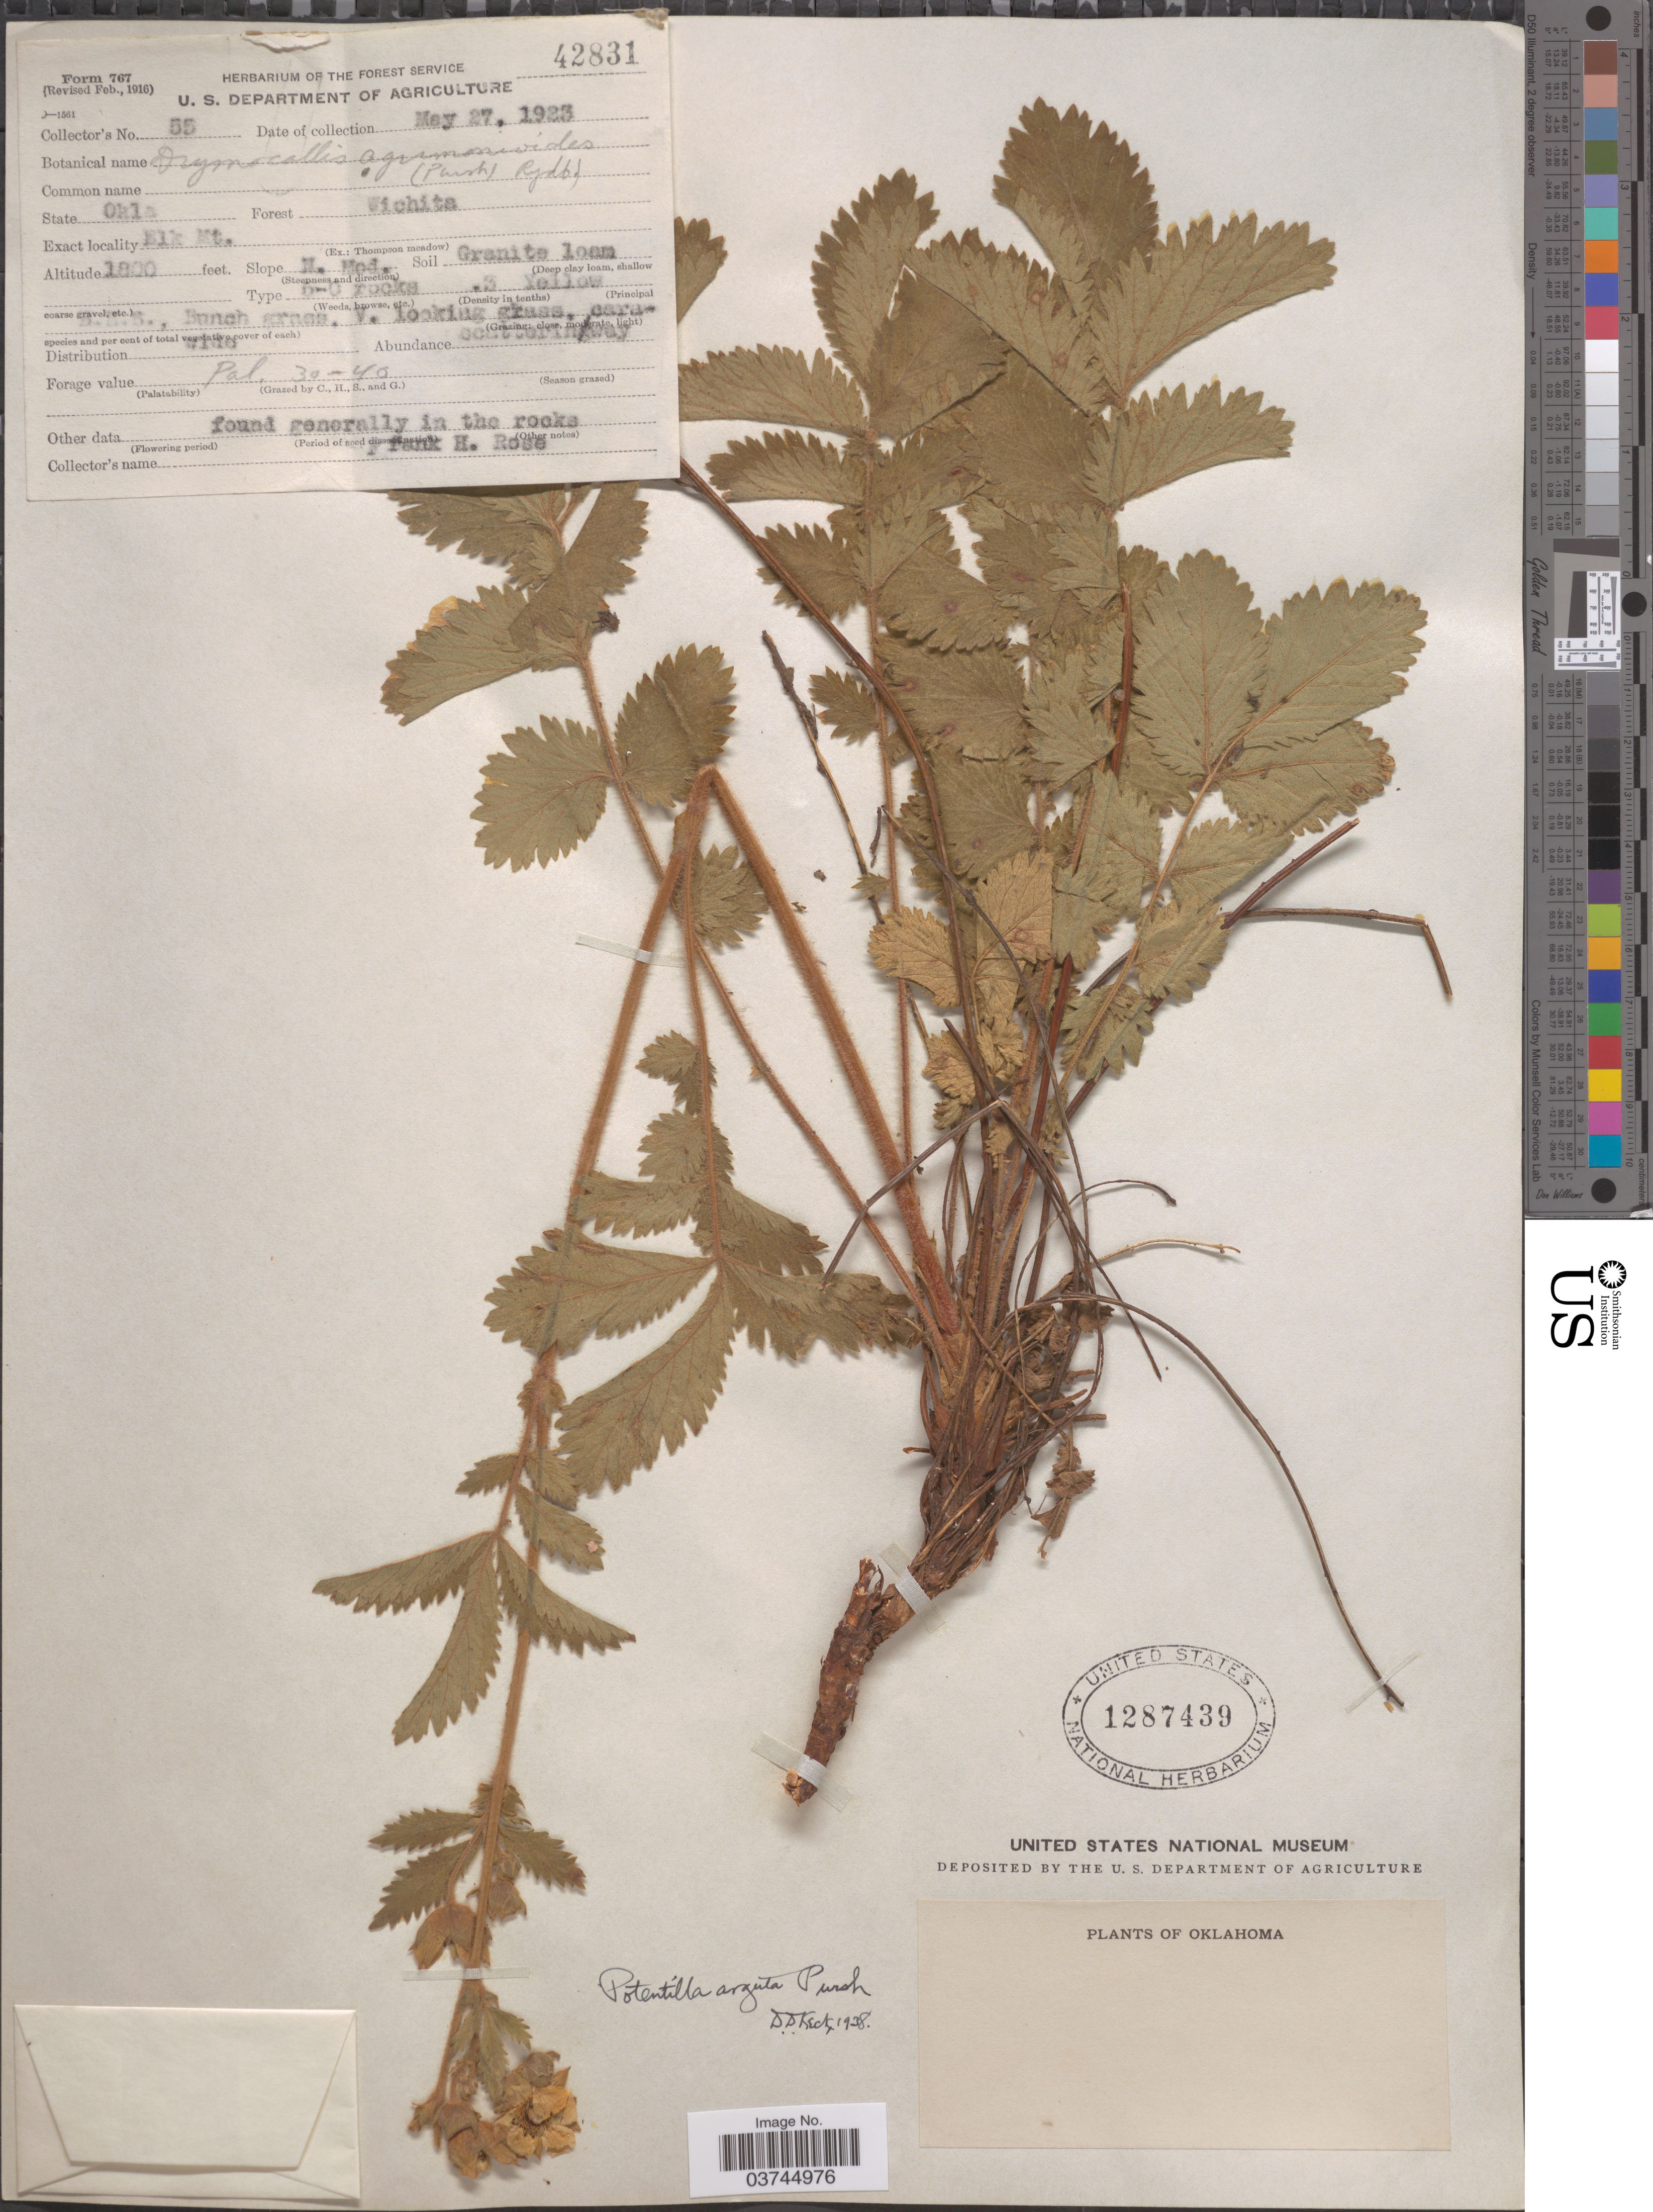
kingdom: Plantae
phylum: Tracheophyta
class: Magnoliopsida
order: Rosales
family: Rosaceae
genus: Drymocallis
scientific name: Drymocallis arguta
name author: (Pursh) Rydb.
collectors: F. H. Rose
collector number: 55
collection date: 1923-05-27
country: United States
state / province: Oklahoma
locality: Forest Wichita. Elk Mt.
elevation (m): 549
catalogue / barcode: US 1287439